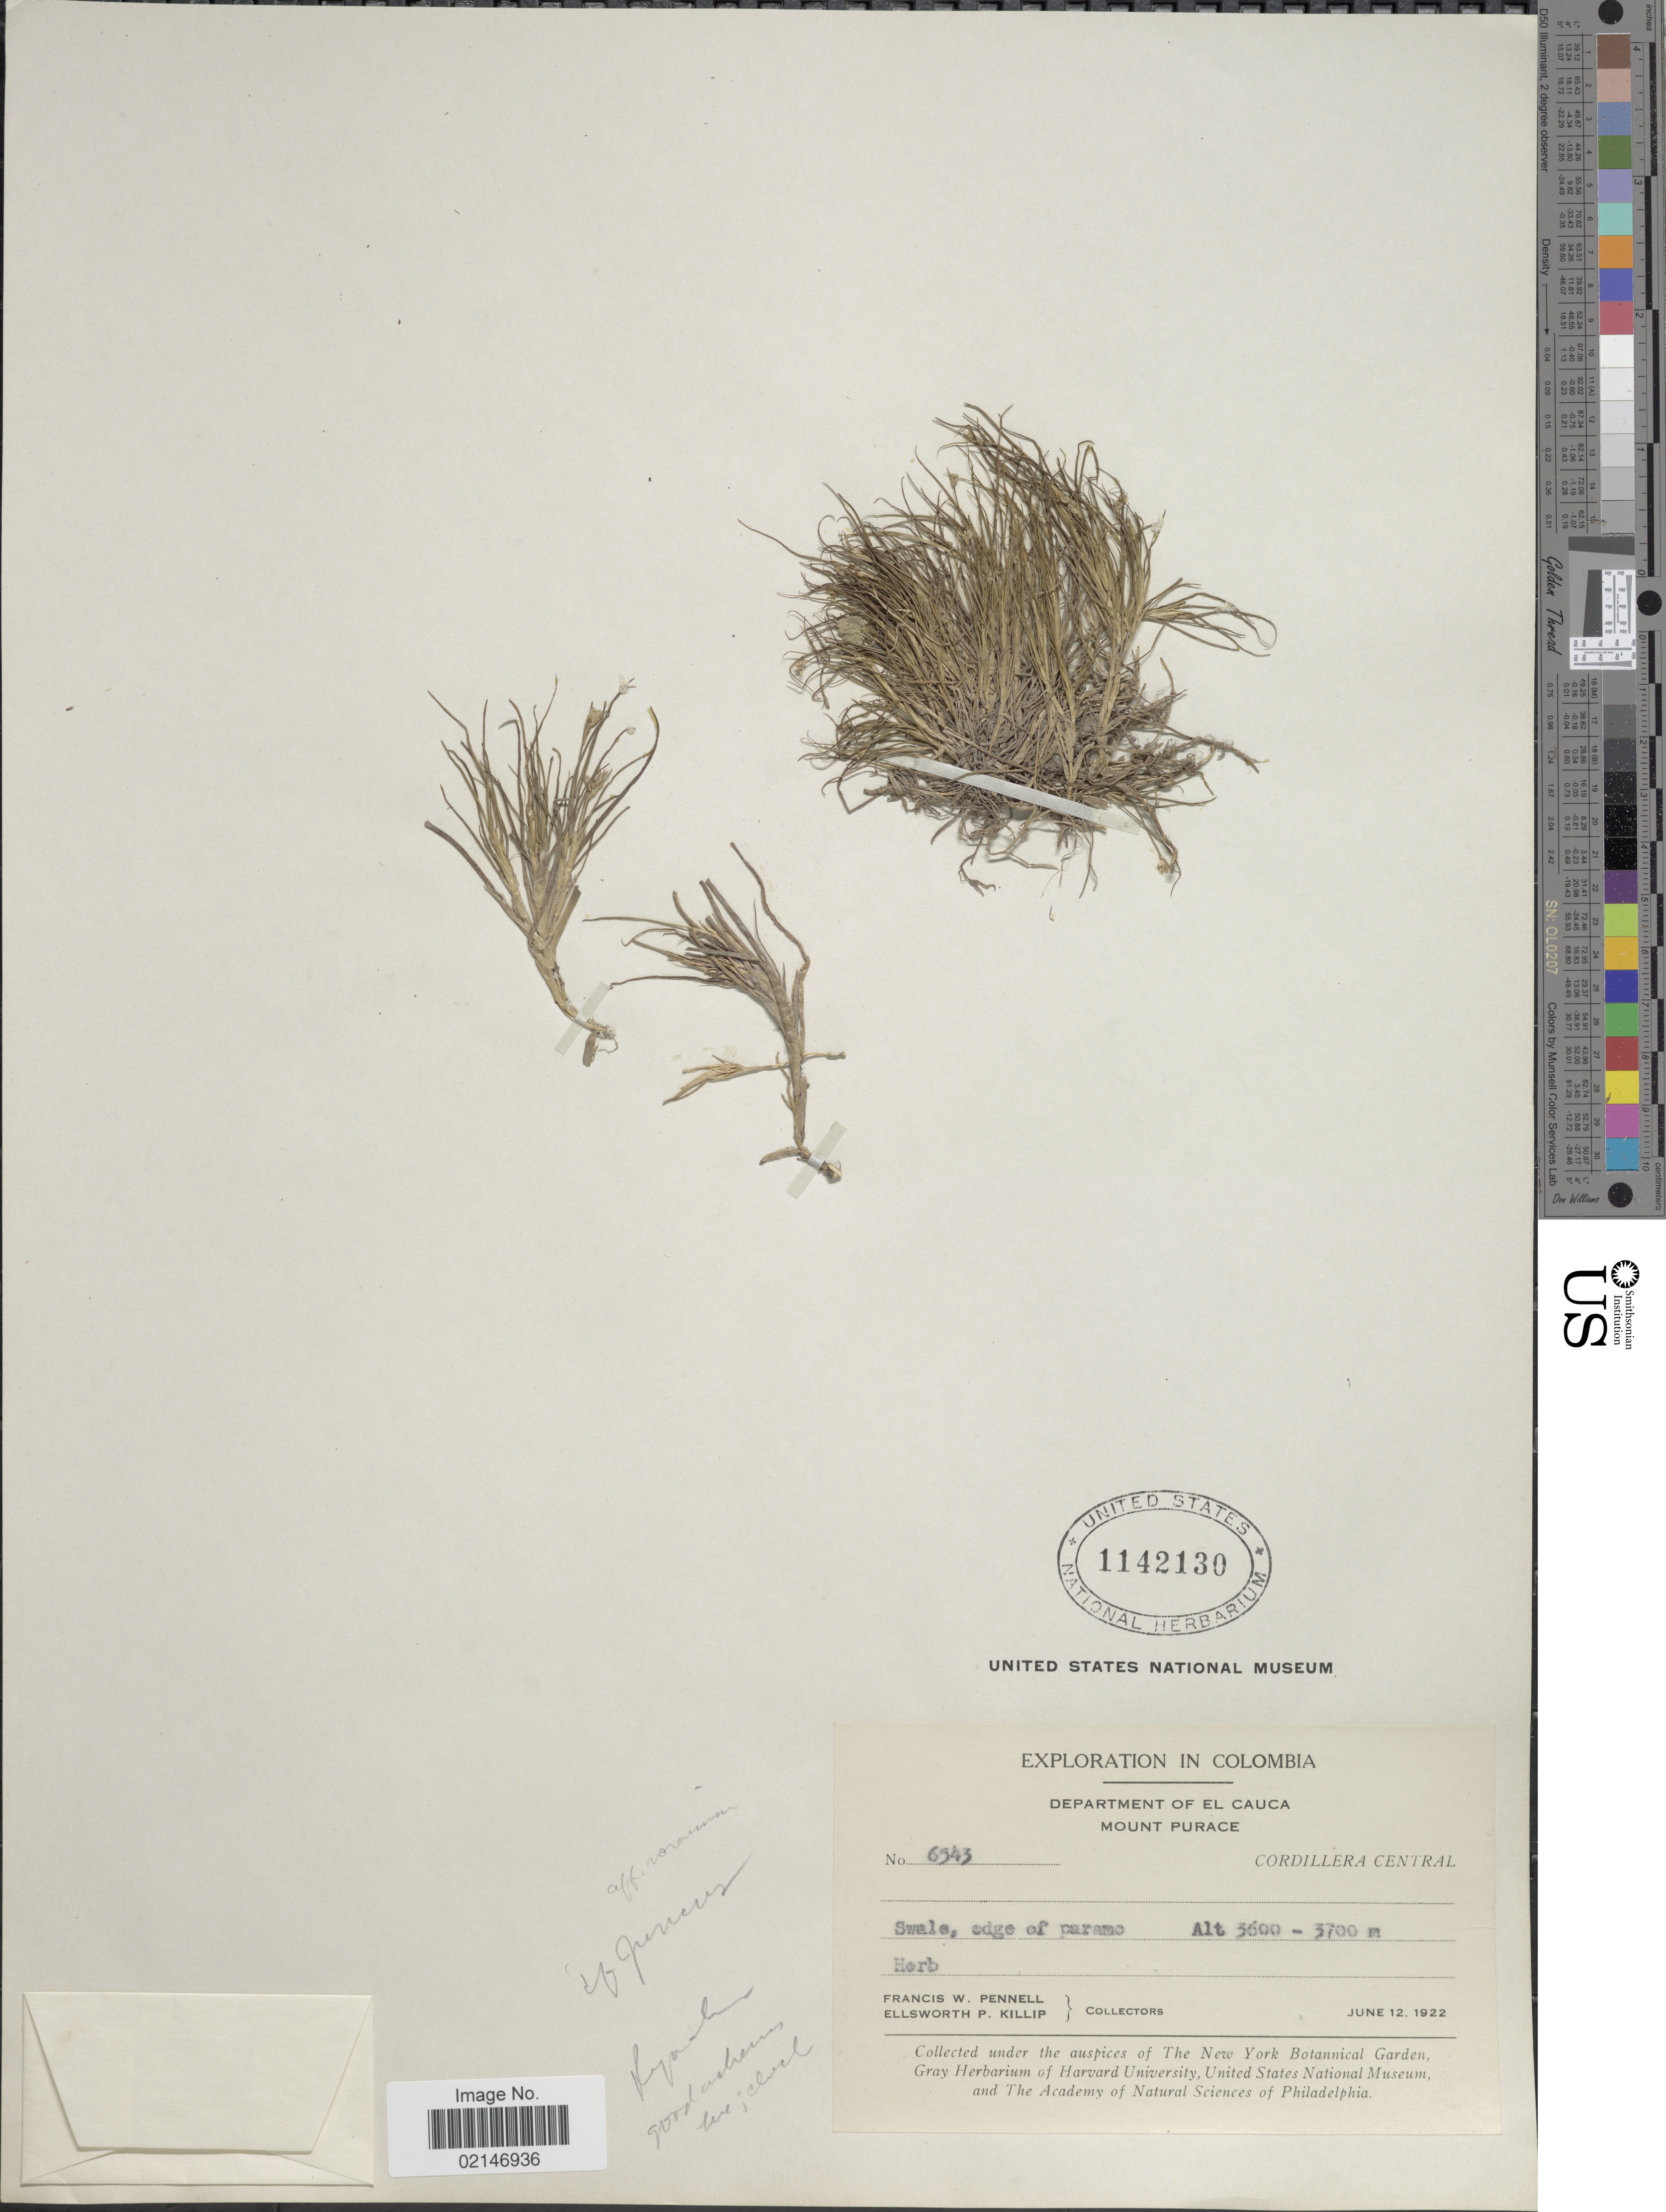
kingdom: Plantae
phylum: Tracheophyta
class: Liliopsida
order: Poales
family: Cyperaceae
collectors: F. W. Pennell & E. P. Killip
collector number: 6543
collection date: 1922-06-12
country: Colombia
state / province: Cauca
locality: Mount Purace, Cordillera Central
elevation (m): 3600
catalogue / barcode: US 1142130